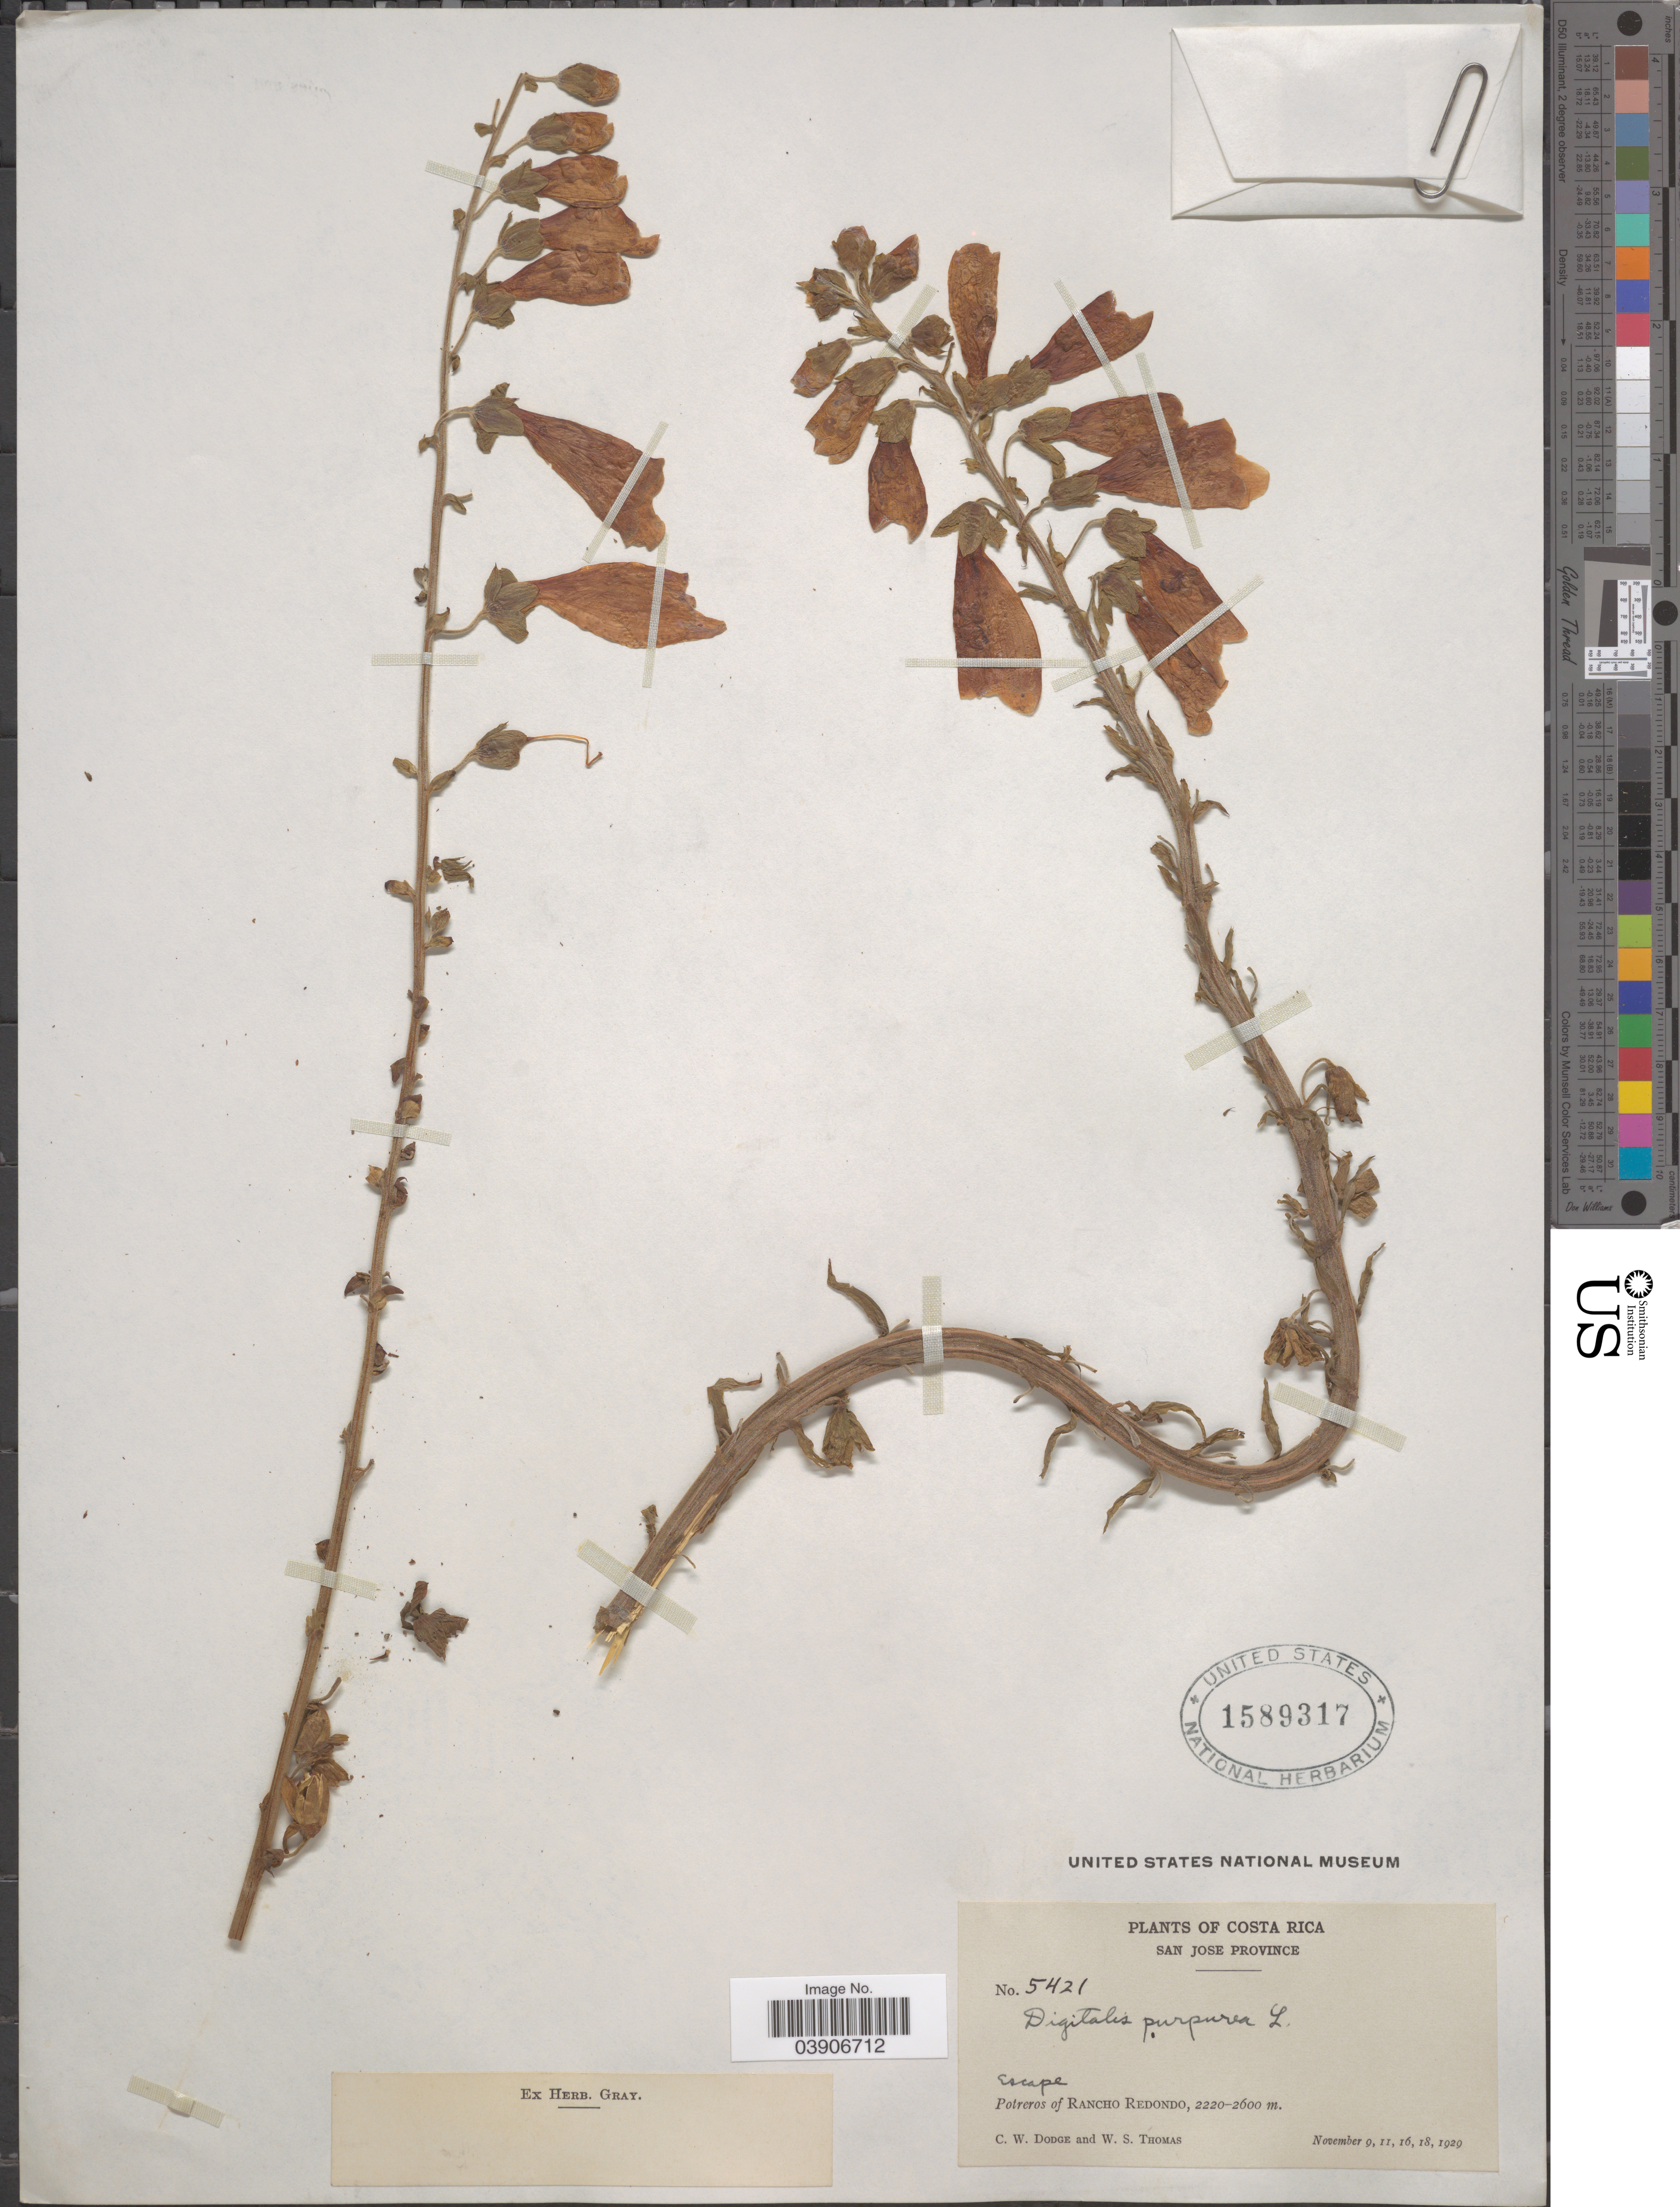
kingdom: Plantae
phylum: Tracheophyta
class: Magnoliopsida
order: Lamiales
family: Plantaginaceae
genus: Digitalis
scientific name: Digitalis purpurea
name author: L.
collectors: C. Dodge & W. S. Thomas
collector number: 5421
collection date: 1929-11-09/1929-11-18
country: Costa Rica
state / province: San José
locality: Potreros of Rancho Redondo.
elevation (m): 2220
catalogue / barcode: US 1589317